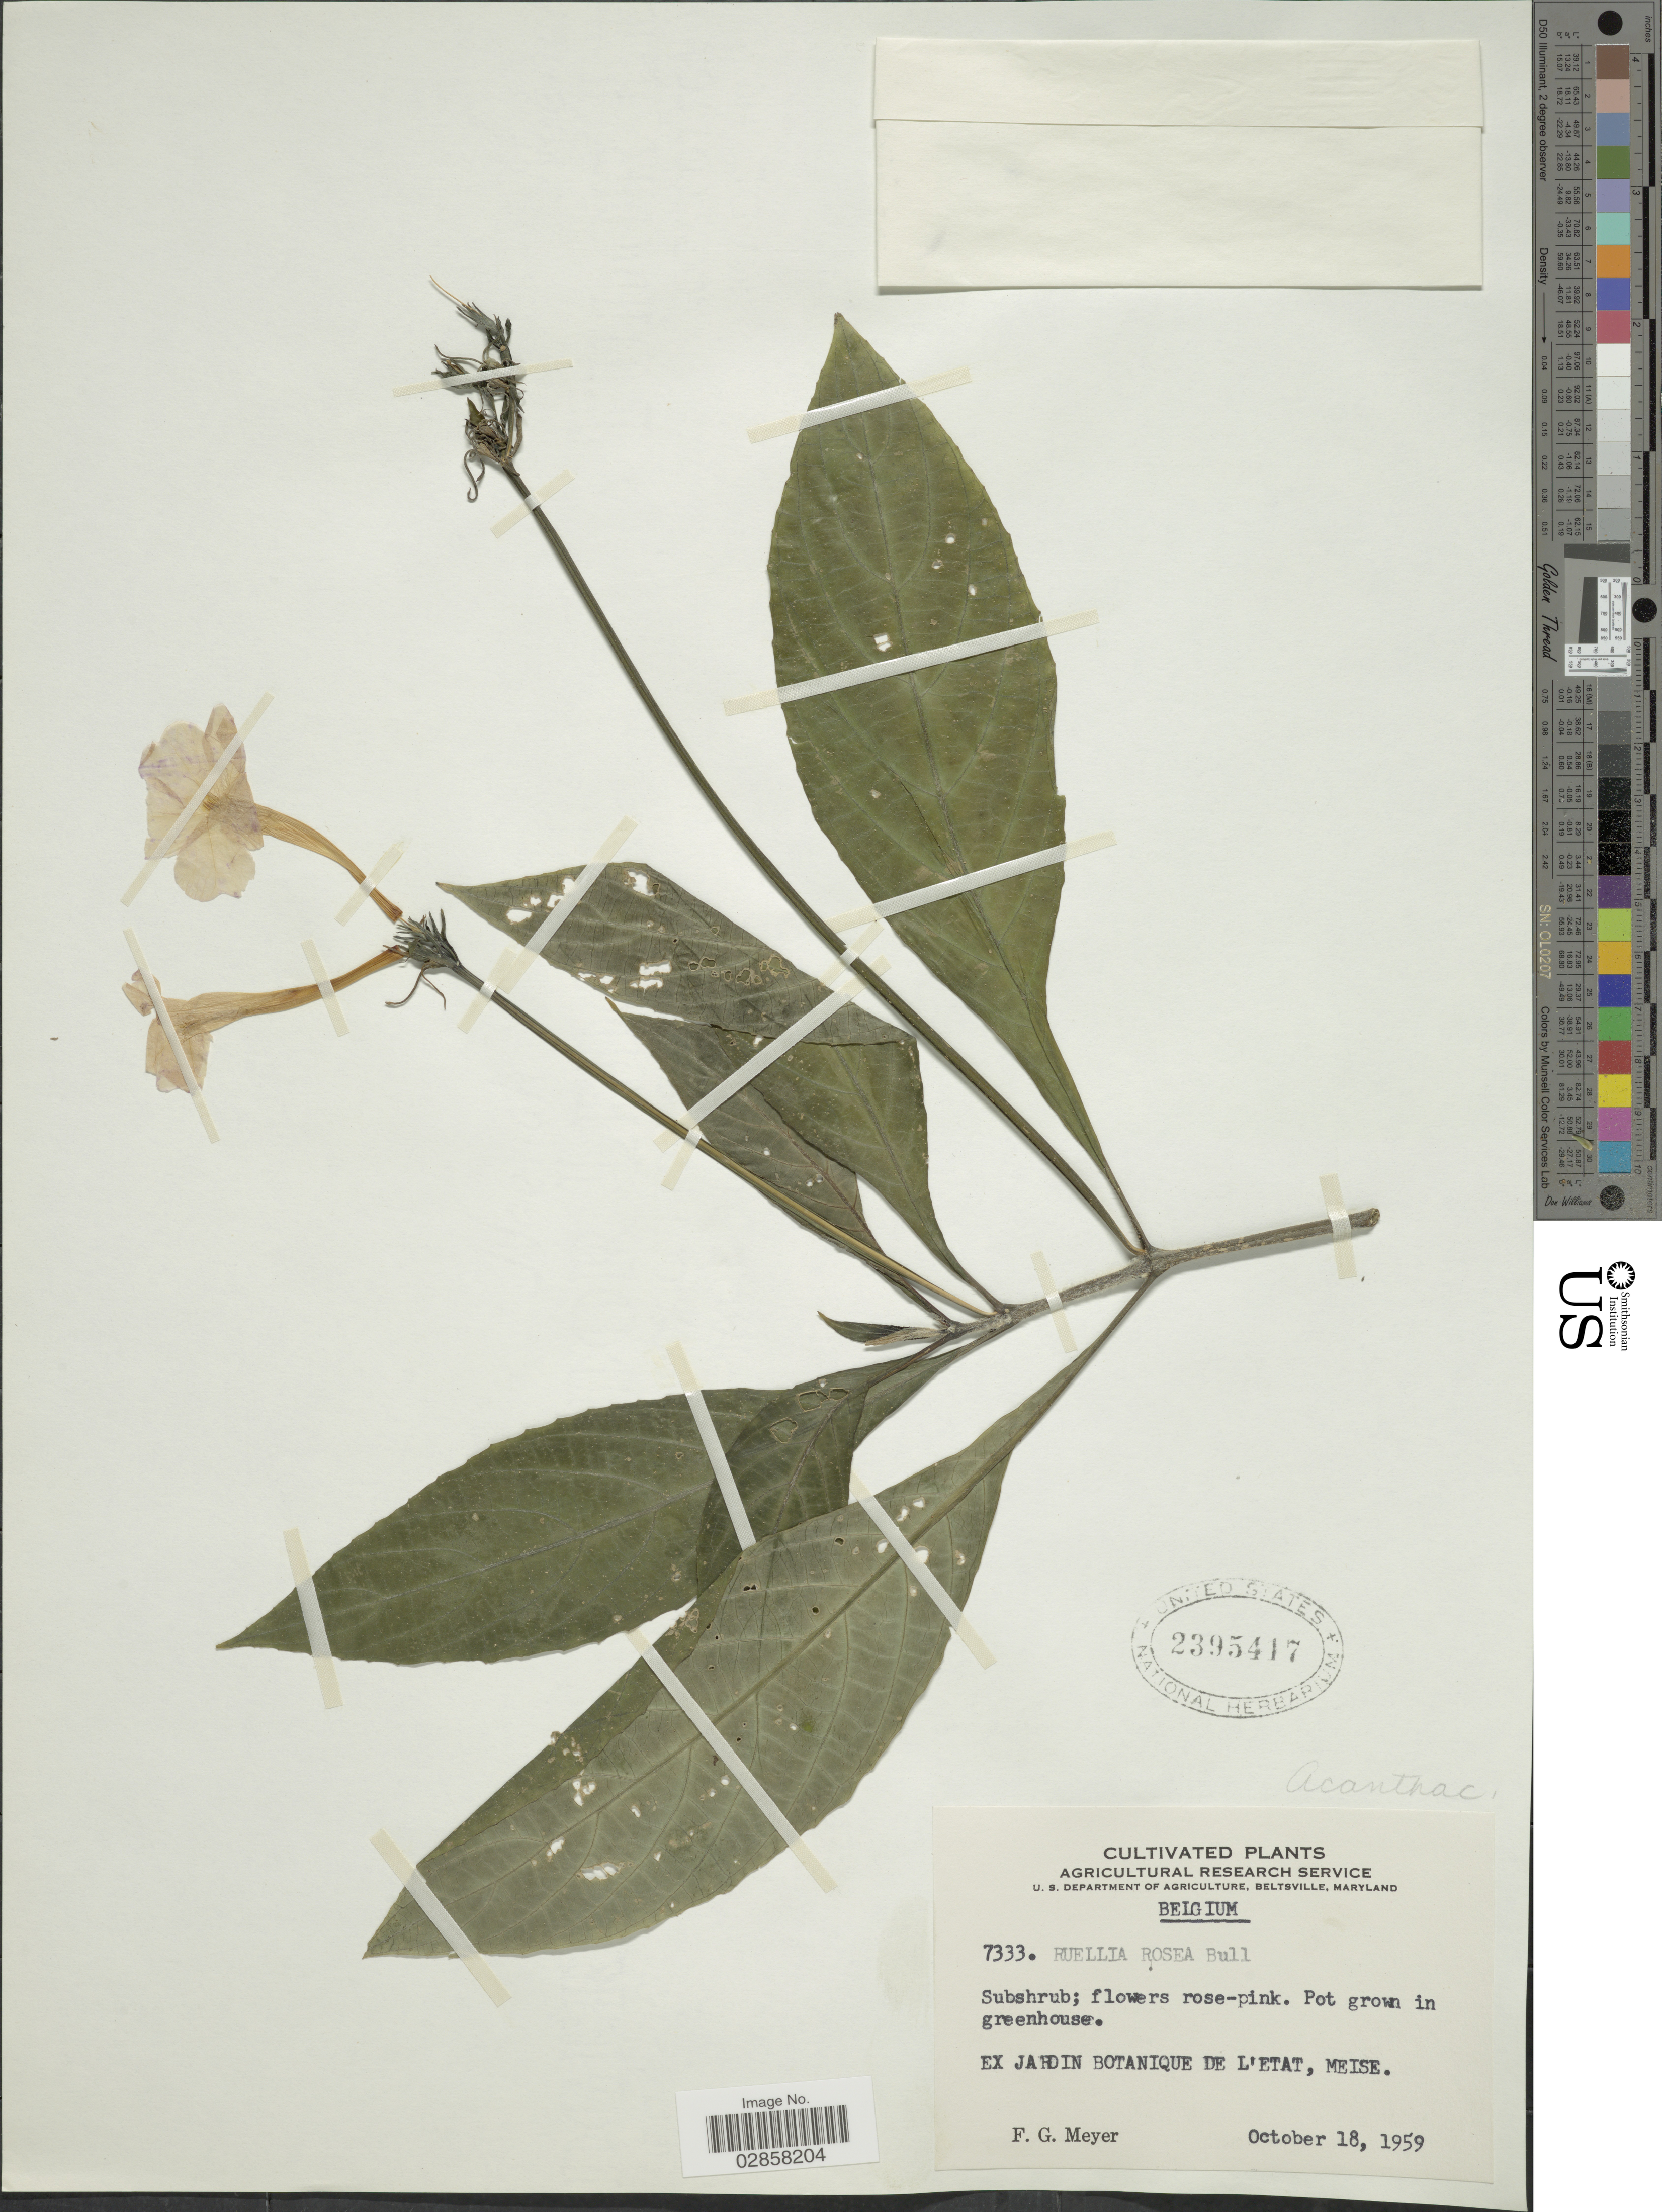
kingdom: Plantae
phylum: Tracheophyta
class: Magnoliopsida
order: Lamiales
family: Acanthaceae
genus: Ruellia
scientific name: Ruellia rosea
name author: (Nees) Hemsl.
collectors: F. G. Meyer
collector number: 7333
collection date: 1959-10-18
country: Belgium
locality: Ex Jardin Botanique de L'Etat, Meise.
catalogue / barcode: US 2395417